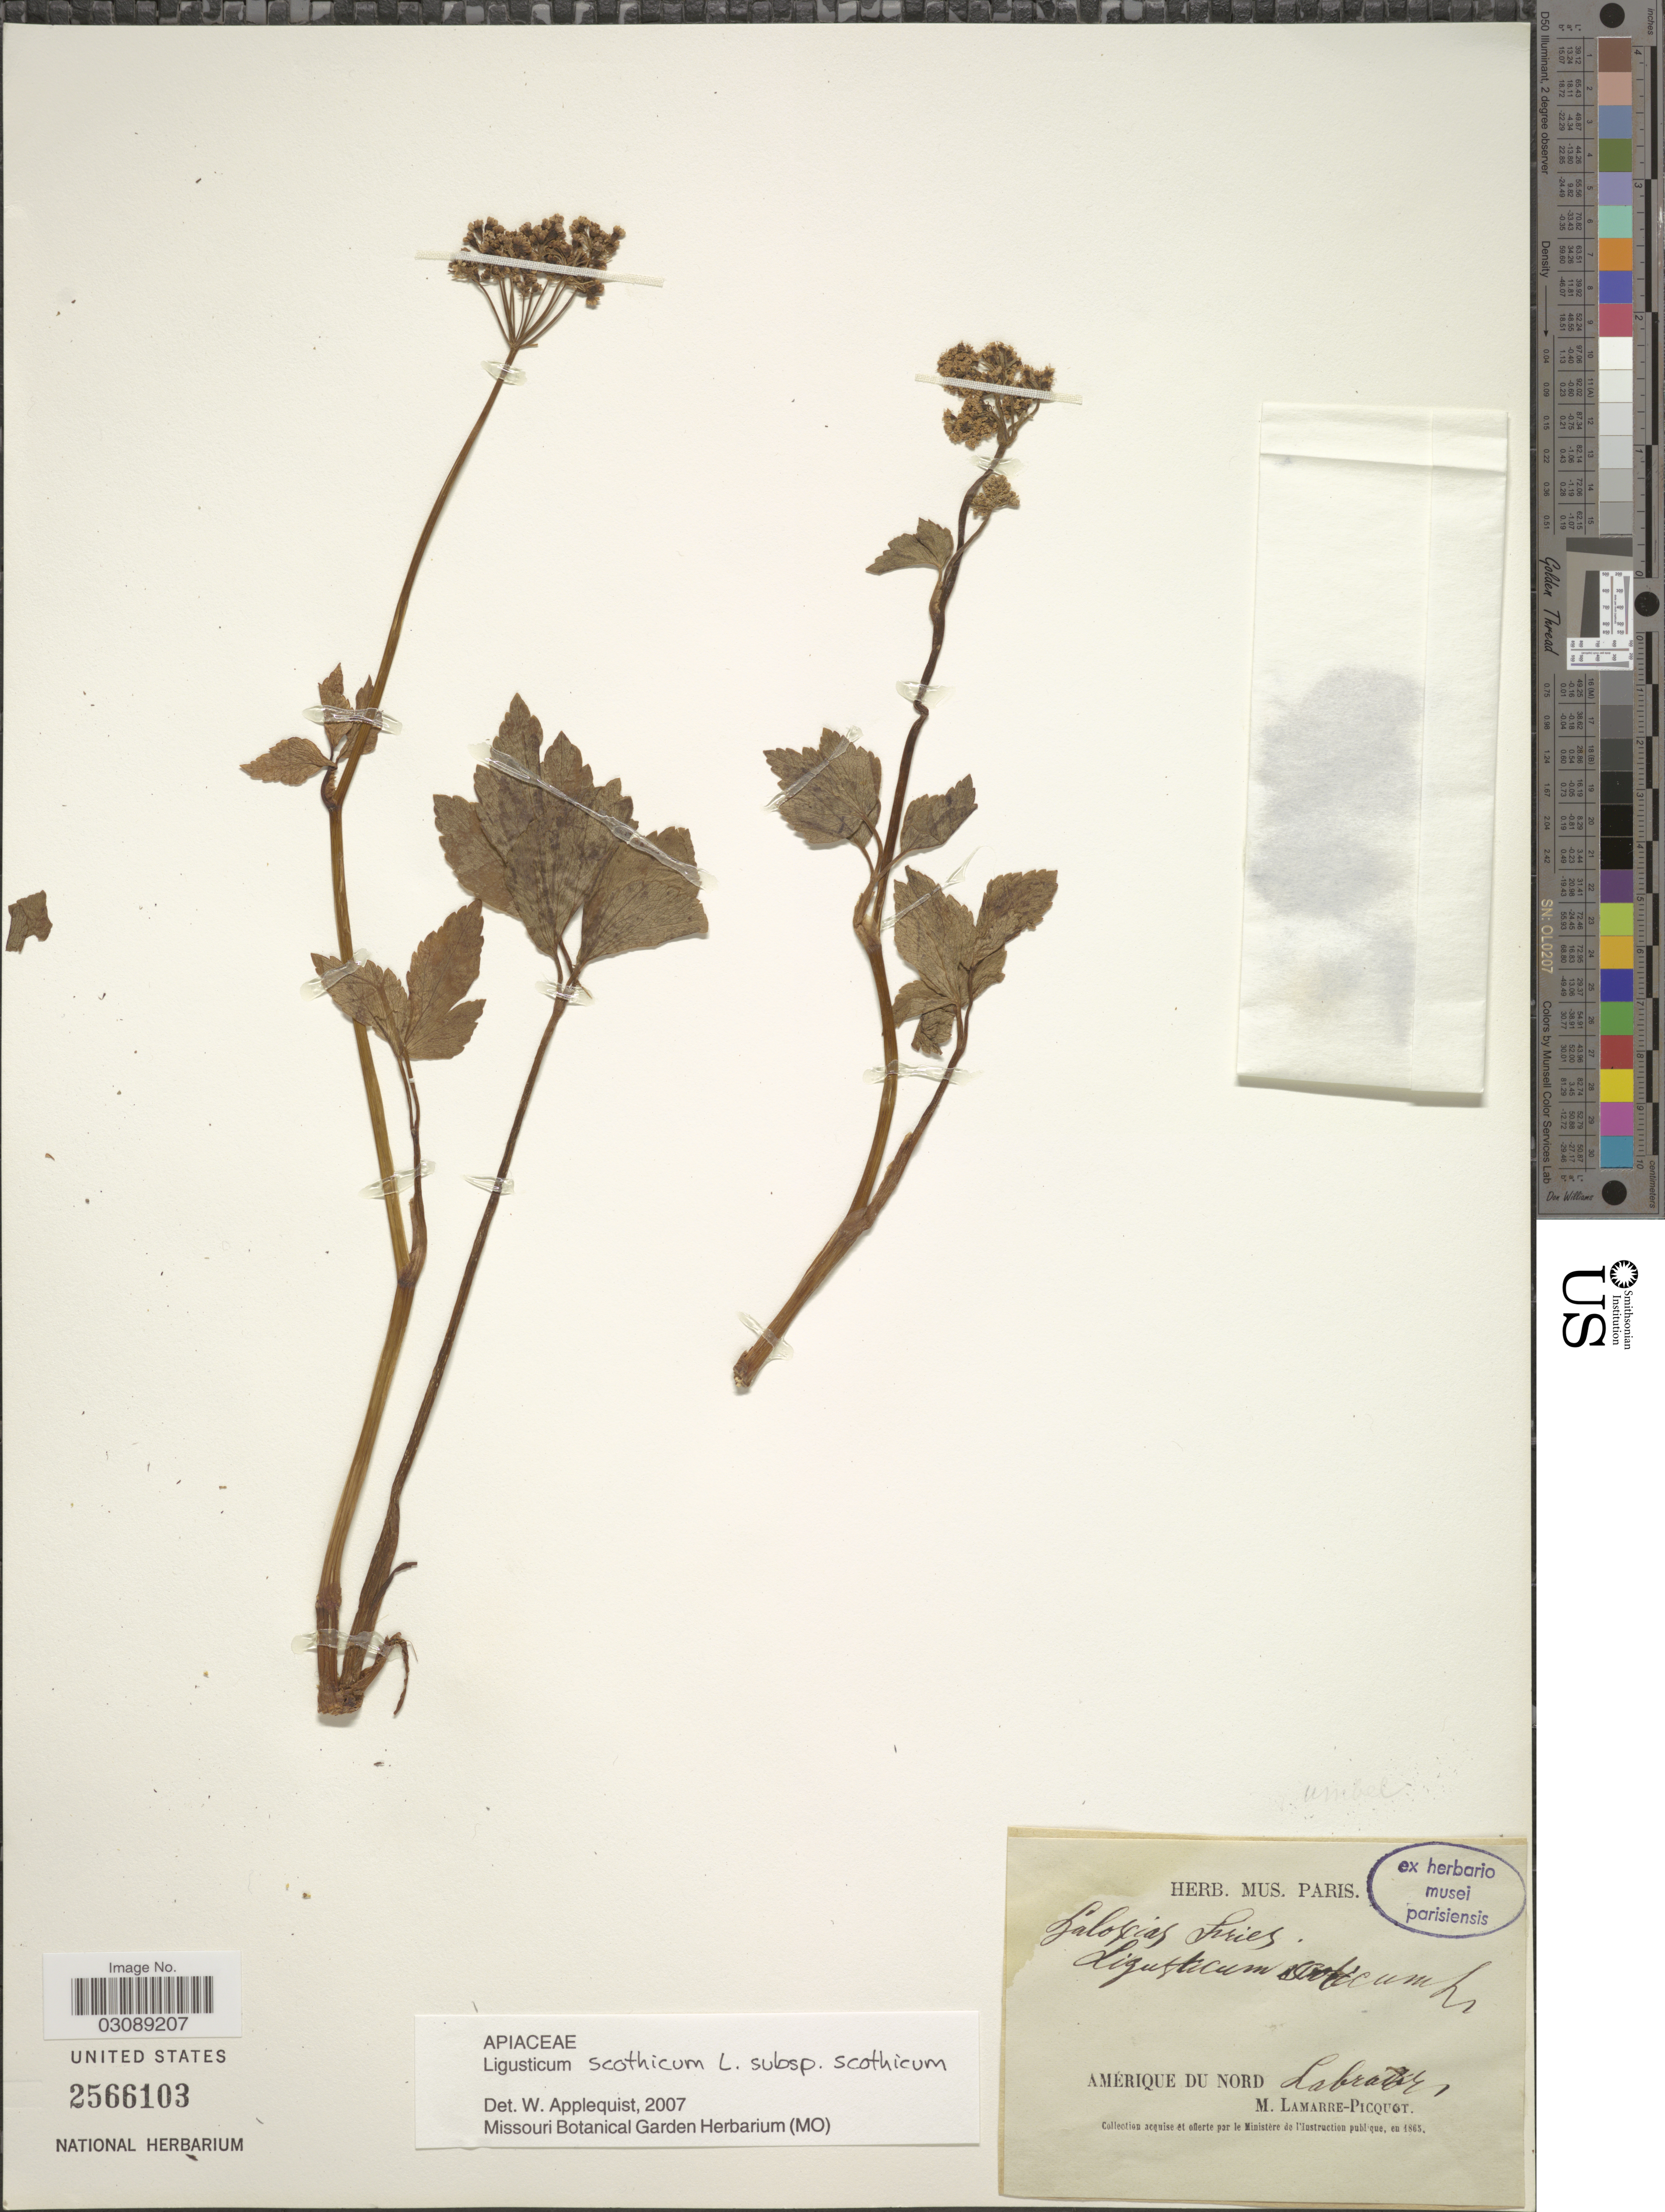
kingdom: Plantae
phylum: Tracheophyta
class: Magnoliopsida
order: Apiales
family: Apiaceae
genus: Ligusticum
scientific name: Ligusticum scoticum subsp. scoticum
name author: L.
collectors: M. Lamarre-Picquot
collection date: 1865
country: Canada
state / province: Newfoundland and Labrador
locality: Amérique du Nord Labrador.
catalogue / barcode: US 2566103